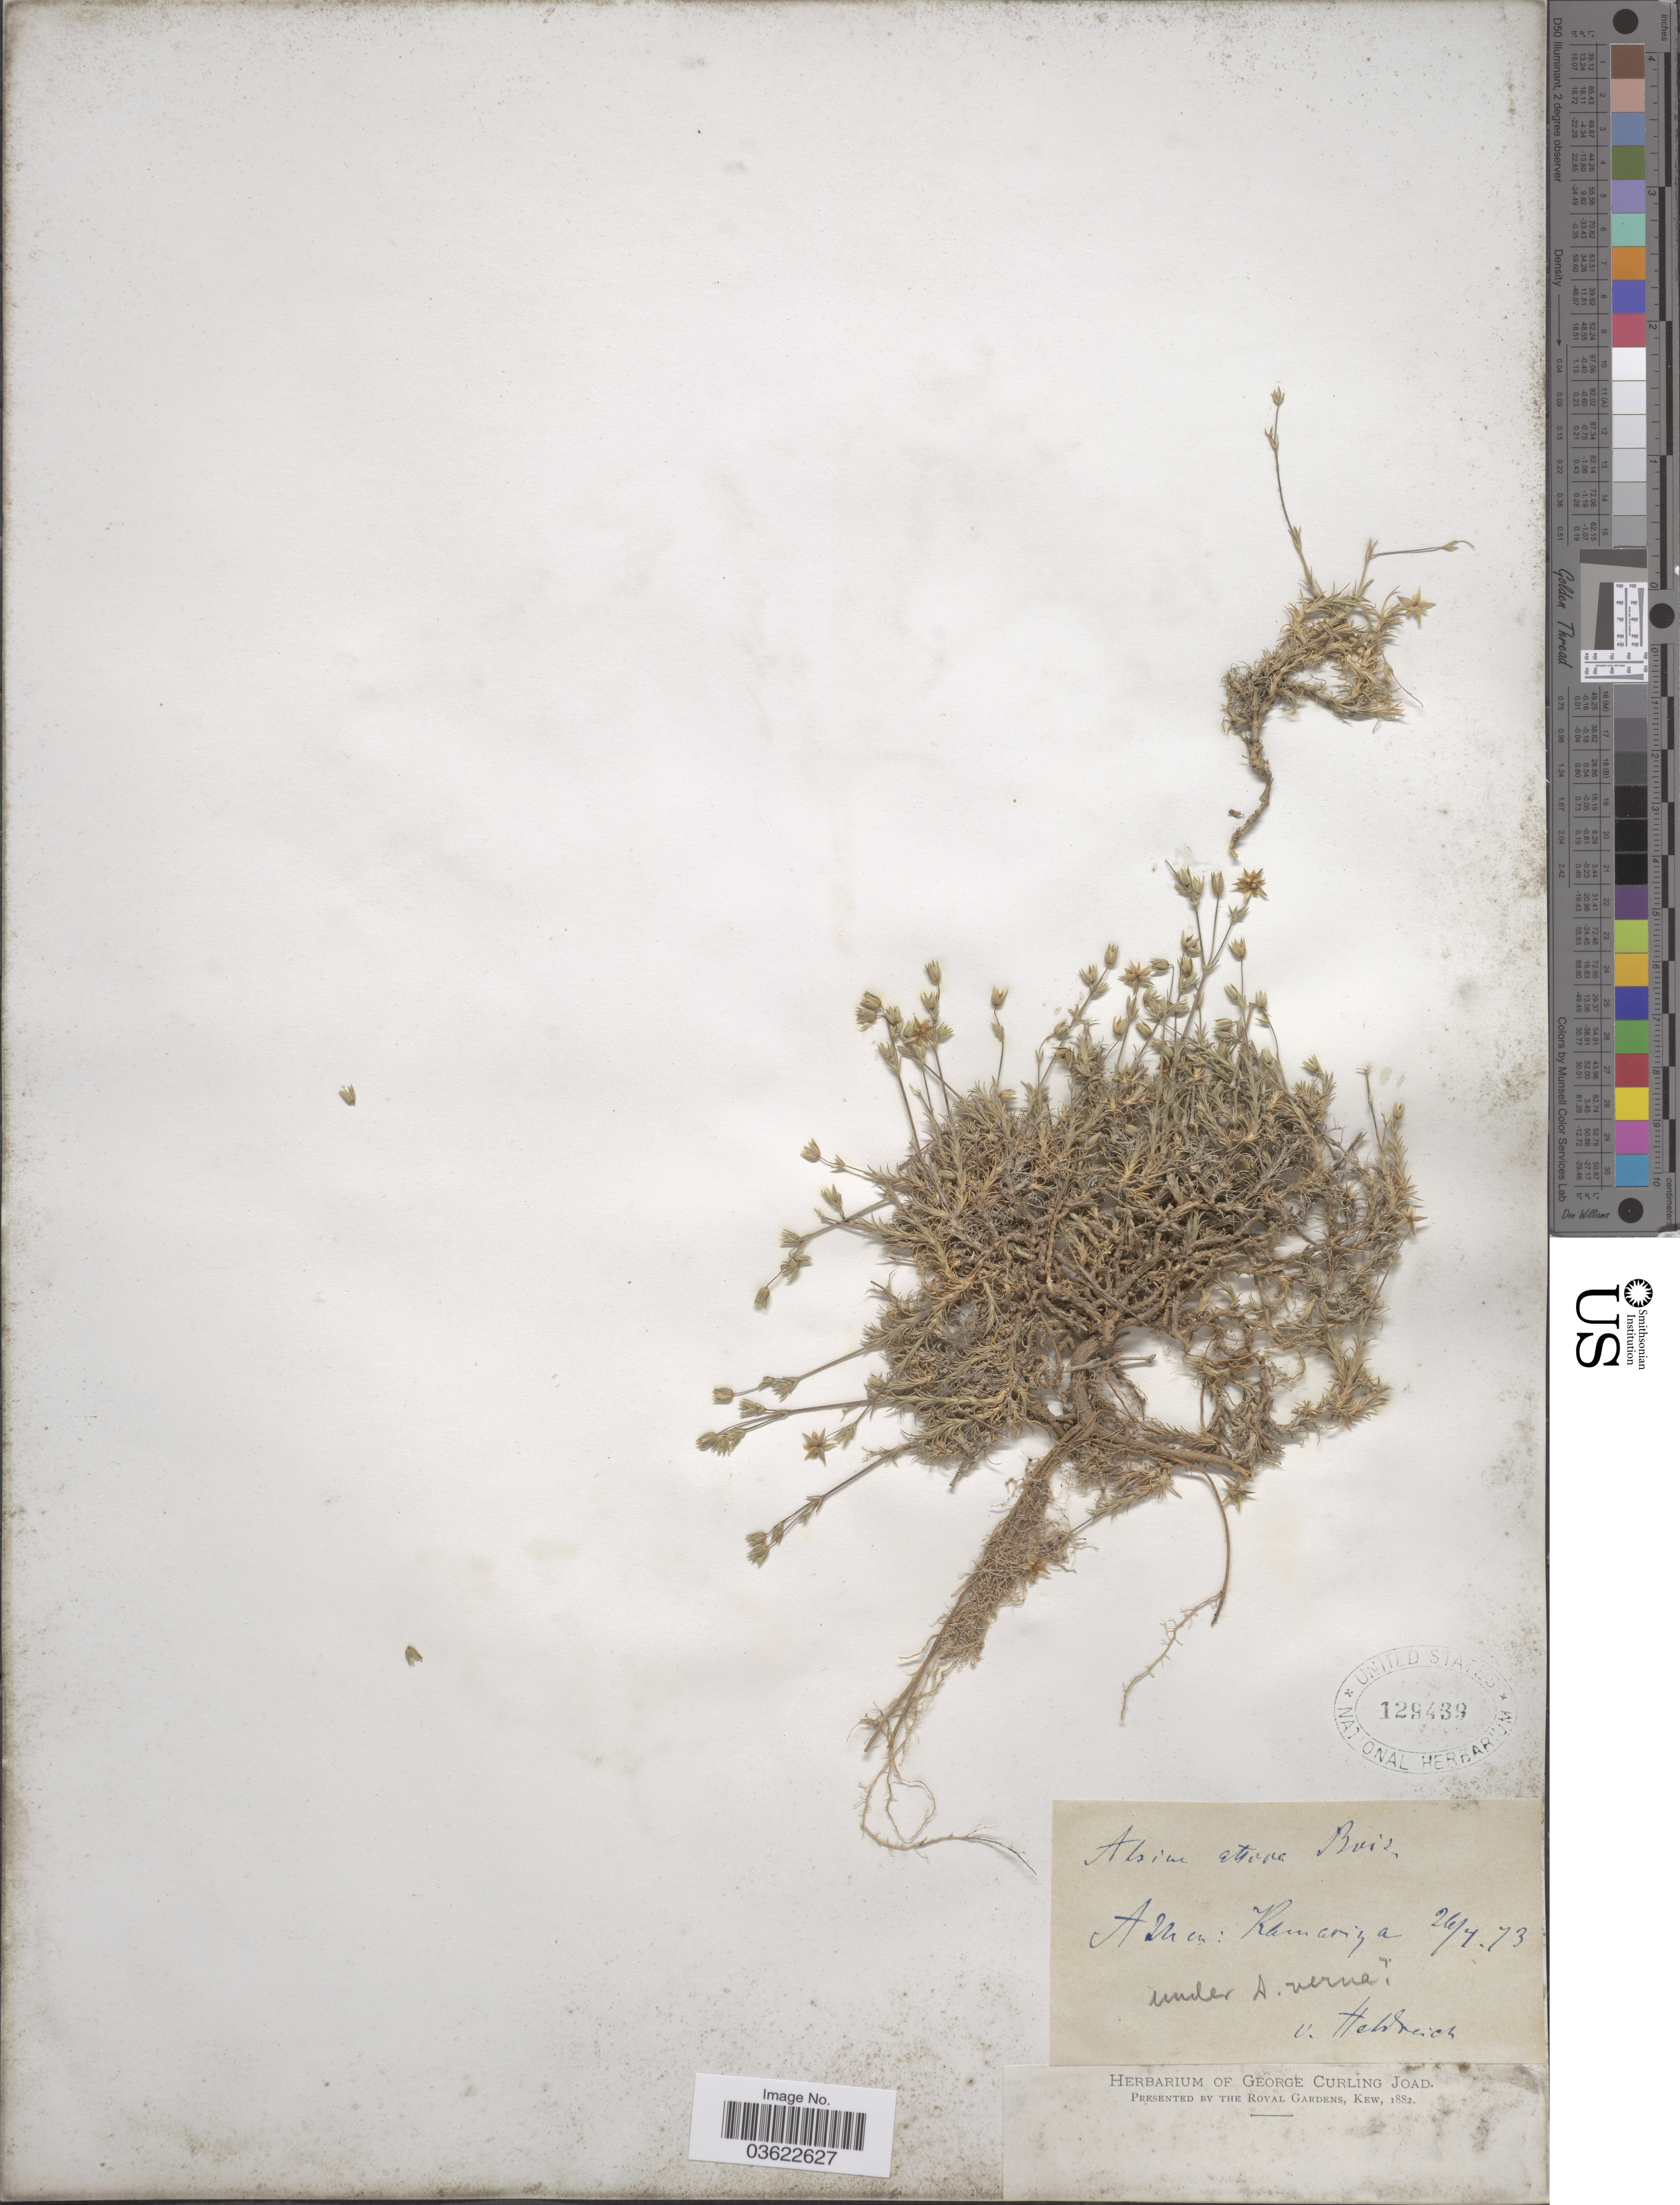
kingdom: Plantae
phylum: Tracheophyta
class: Magnoliopsida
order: Caryophyllales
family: Caryophyllaceae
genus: Arenaria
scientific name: Arenaria verna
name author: L.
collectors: Heldreich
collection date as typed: Transcribed d/m/y: 26/4/73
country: Greece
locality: Athen: Kamariya.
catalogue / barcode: US 129439